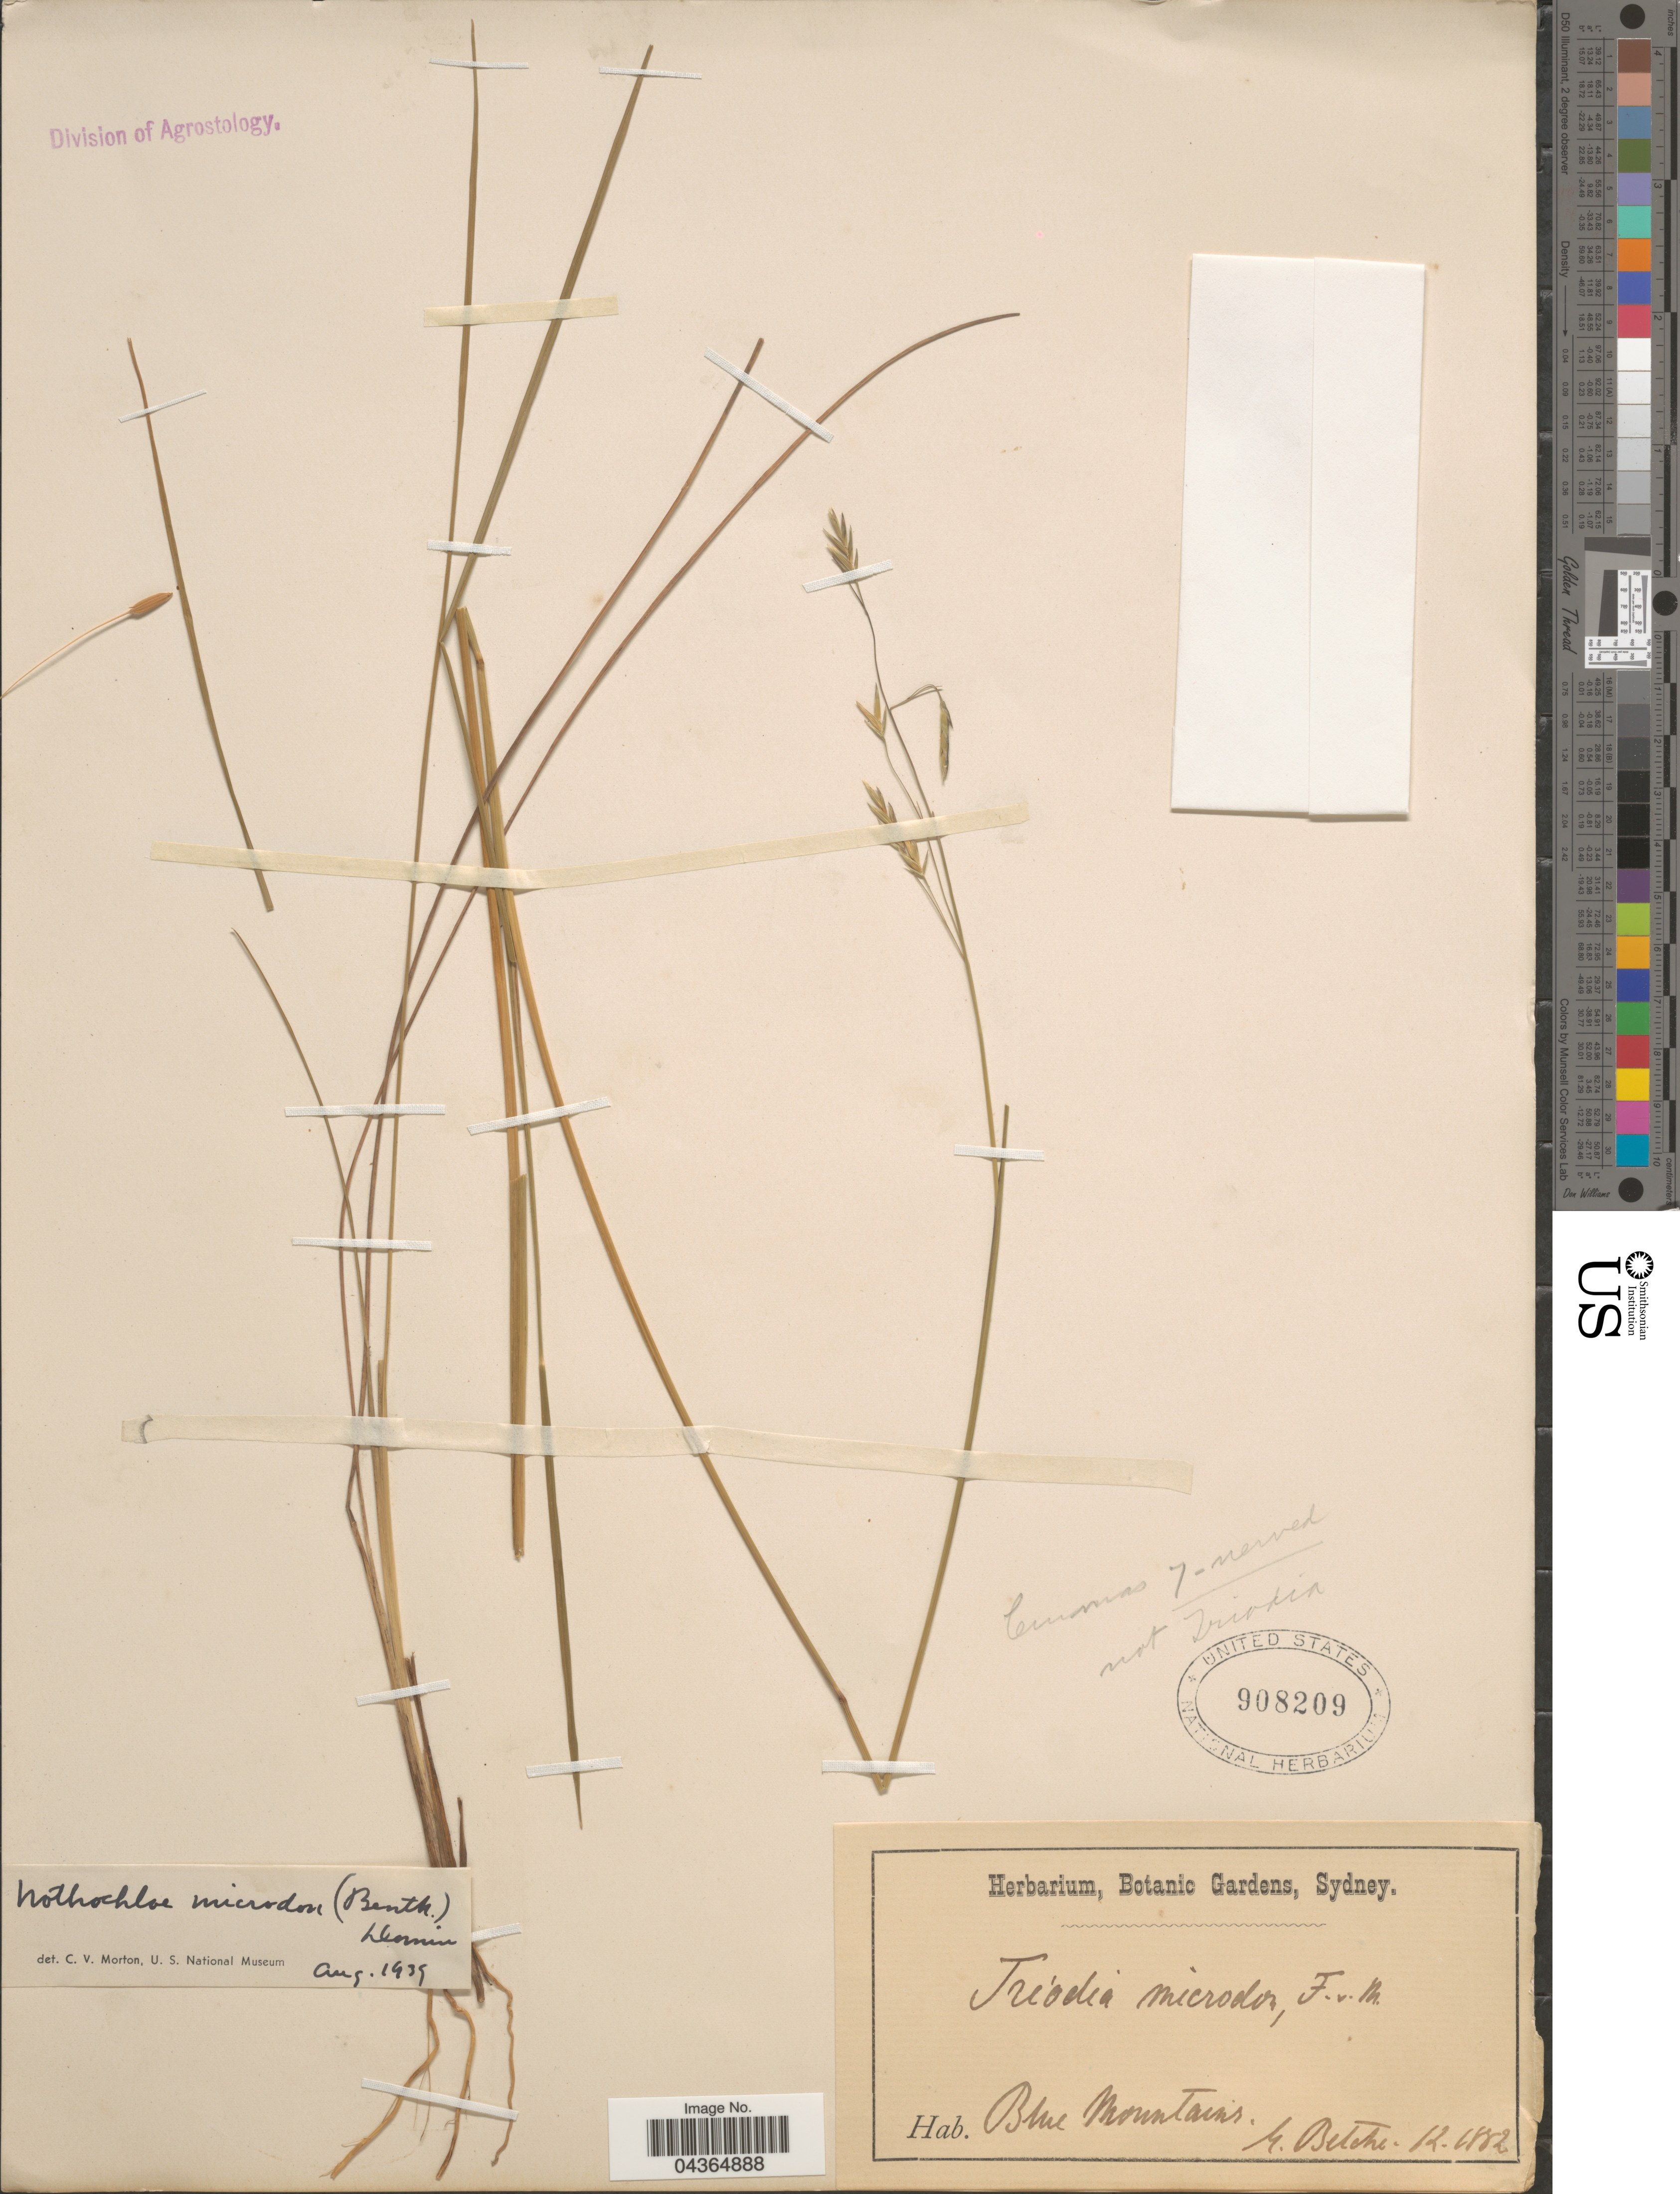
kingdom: Plantae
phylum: Tracheophyta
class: Liliopsida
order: Poales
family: Poaceae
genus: Notochloe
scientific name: Notochloe microdon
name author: (Benth.) Domin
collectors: G. Betche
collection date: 1882-12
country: Australia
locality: Blue Mountains.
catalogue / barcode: US 908209